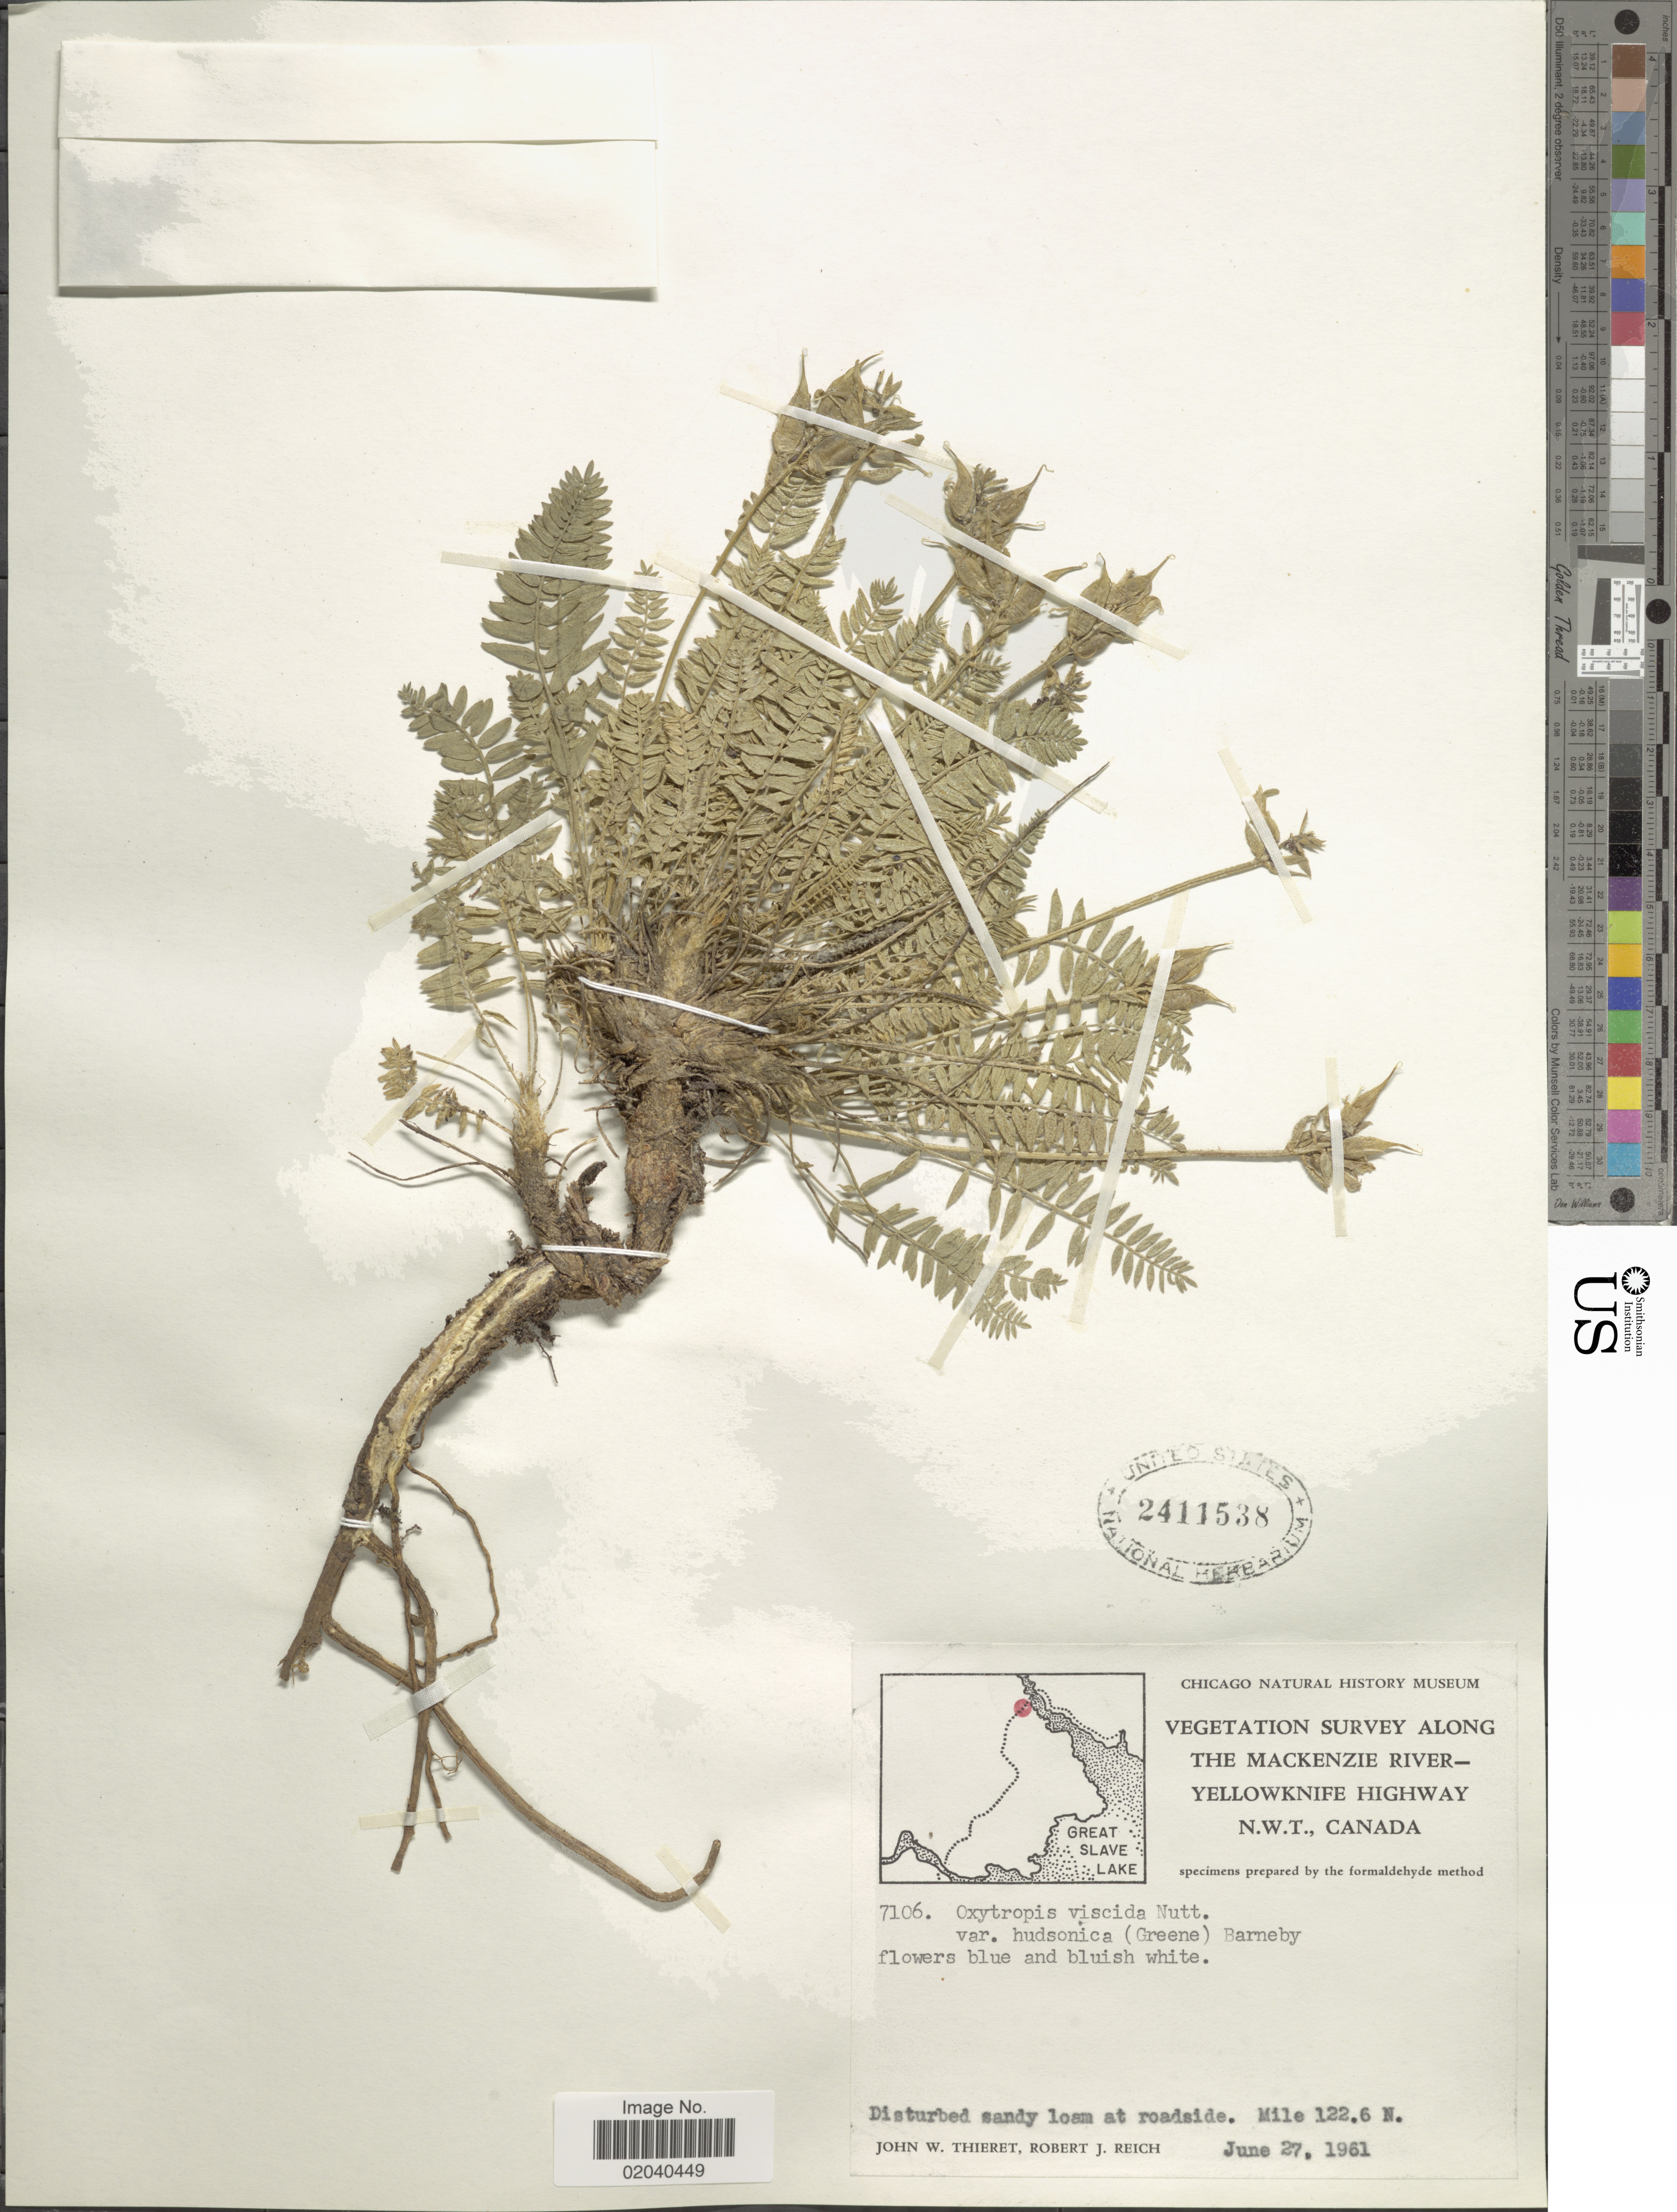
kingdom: Plantae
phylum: Tracheophyta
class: Magnoliopsida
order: Fabales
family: Fabaceae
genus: Oxytropis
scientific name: Oxytropis viscida var. hudsonica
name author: (Greene) Barneby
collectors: J. W. Thieret & R. Reich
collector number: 7106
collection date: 1961-06-27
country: Canada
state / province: Northwest Territories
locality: The Mackenzie River - Yellowknife Highway N.W.T. Mile 122.6 N.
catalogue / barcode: US 2411538